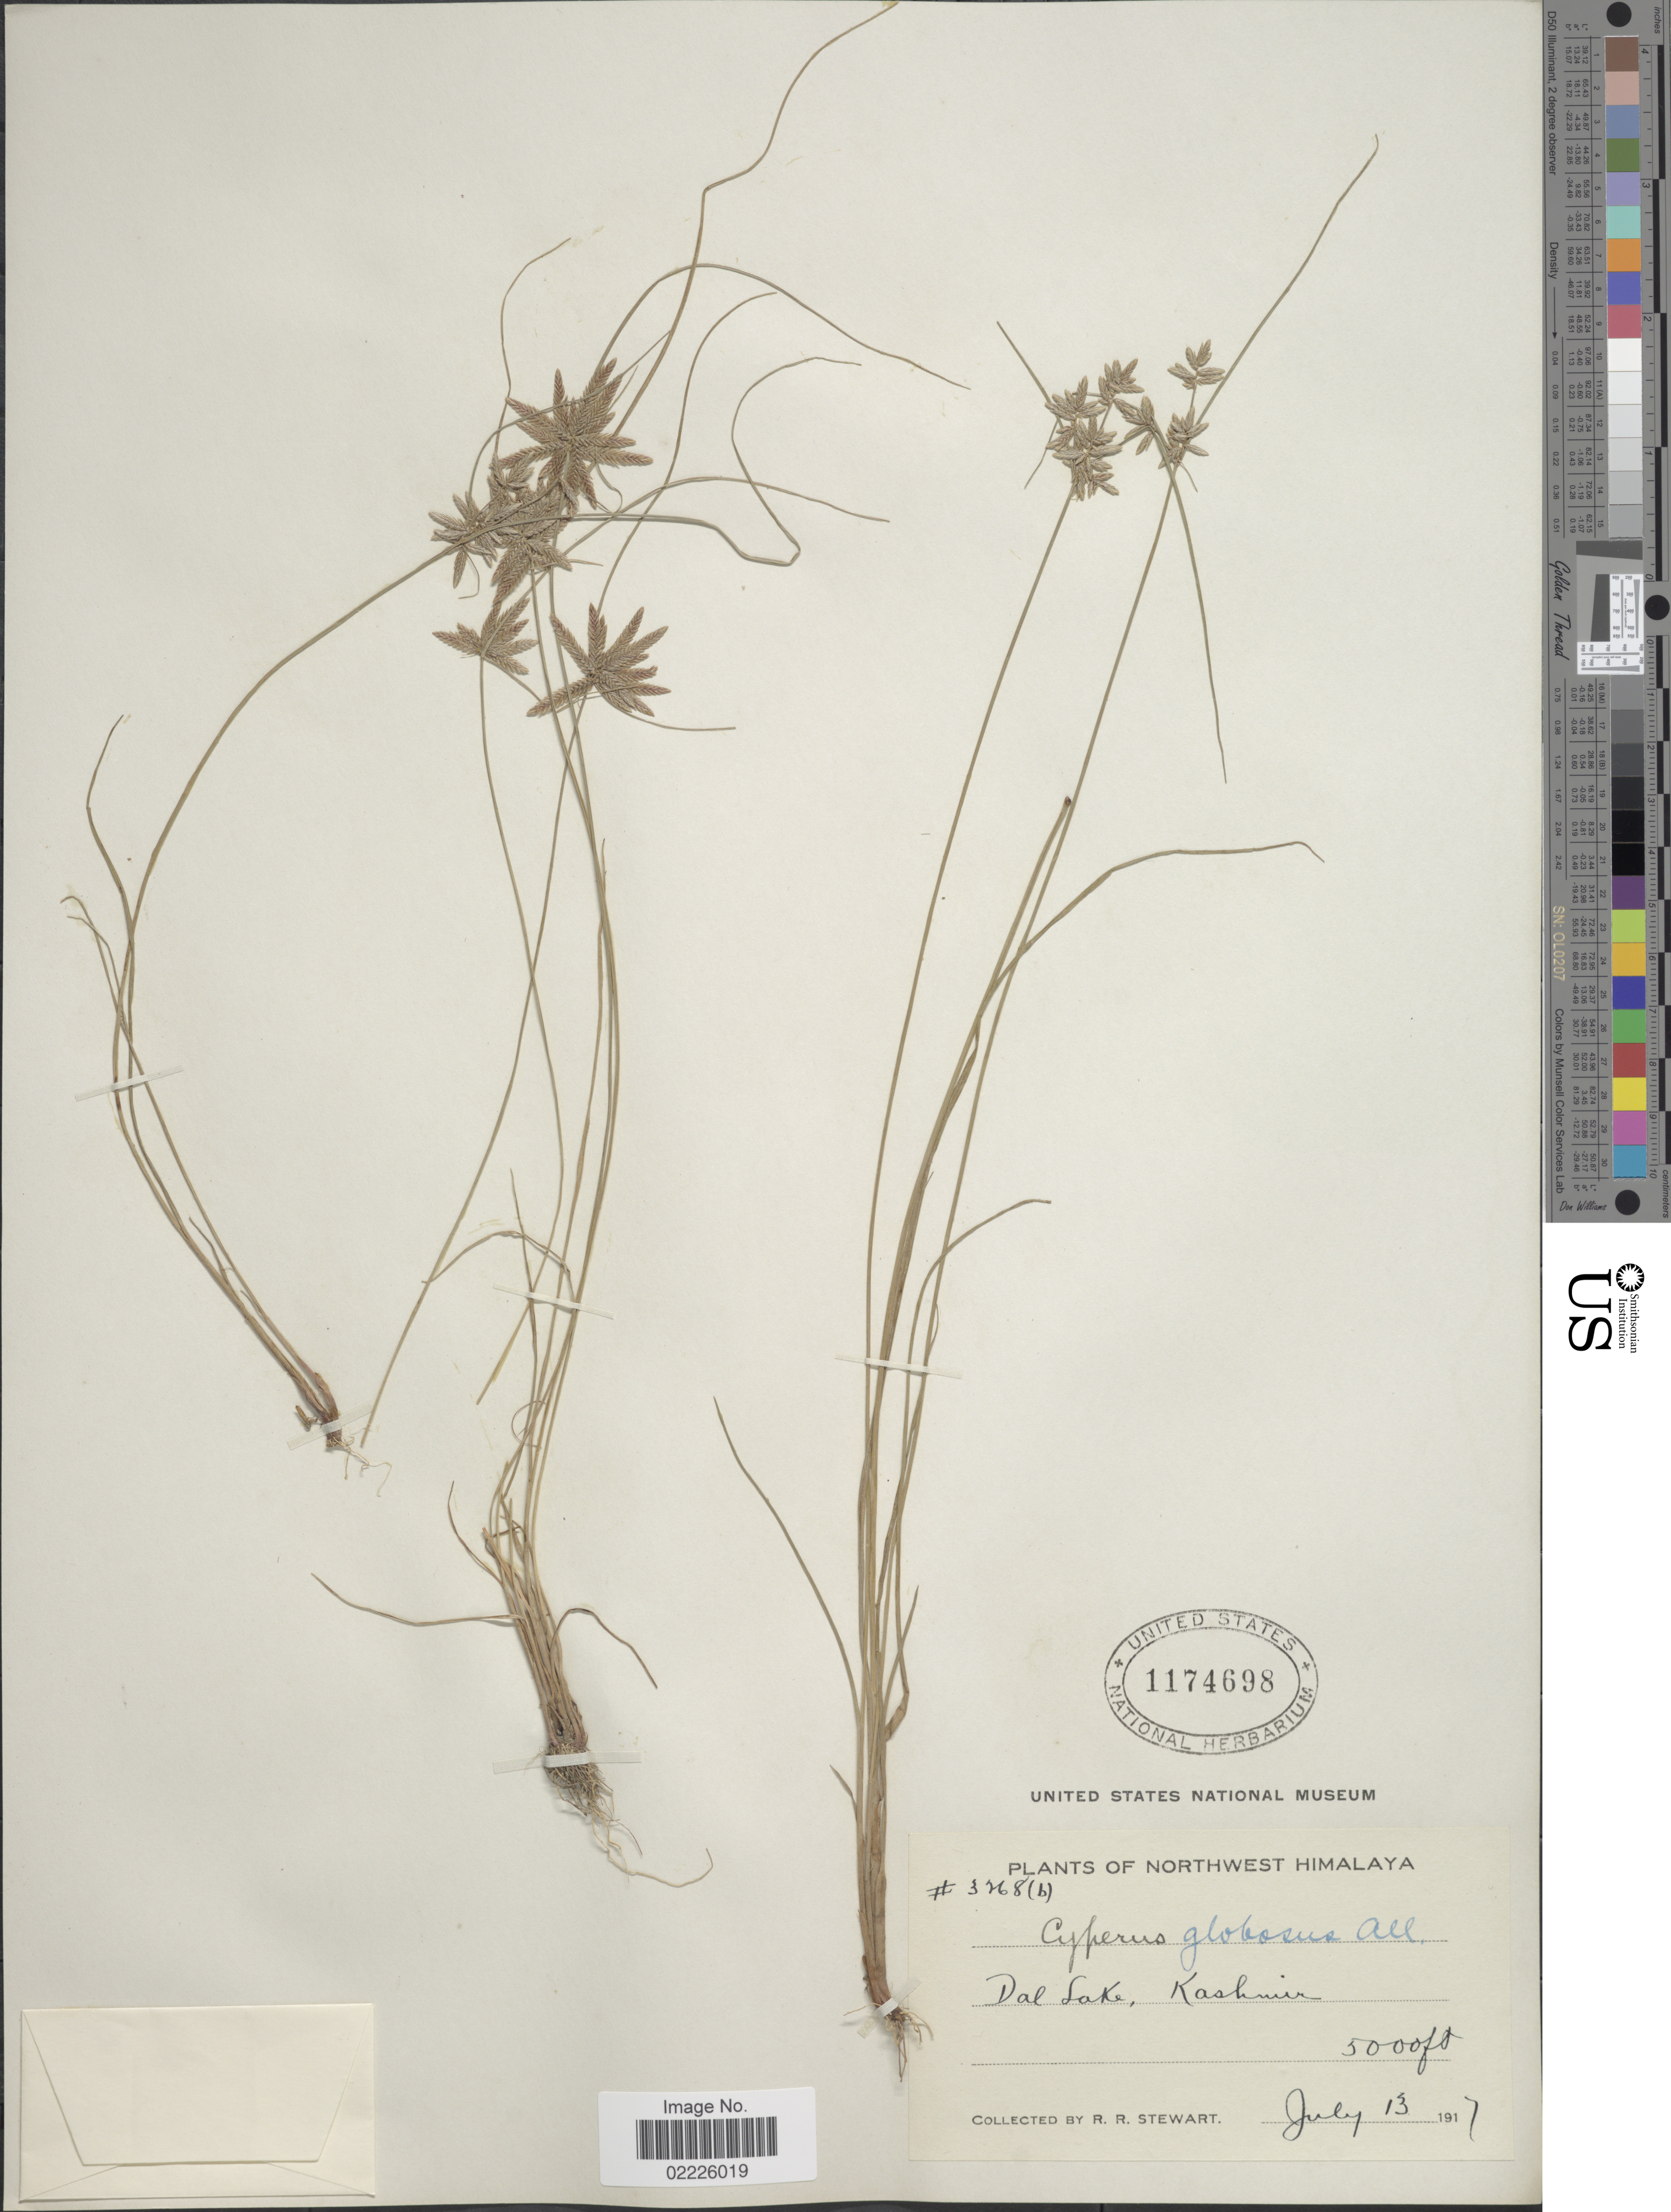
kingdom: Plantae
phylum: Tracheophyta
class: Liliopsida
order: Poales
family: Cyperaceae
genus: Cyperus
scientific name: Cyperus flavidus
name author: Retz.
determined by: Strong, Mark T., (BOT), Smithsonian Institution - National Museum of Natural History (UNITED STATES)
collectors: R. R. Stewart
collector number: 3268(b)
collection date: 1917-07-13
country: India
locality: Northwest Himalaya, Dal Lake, Kashmir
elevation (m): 1524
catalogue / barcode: US 1174698